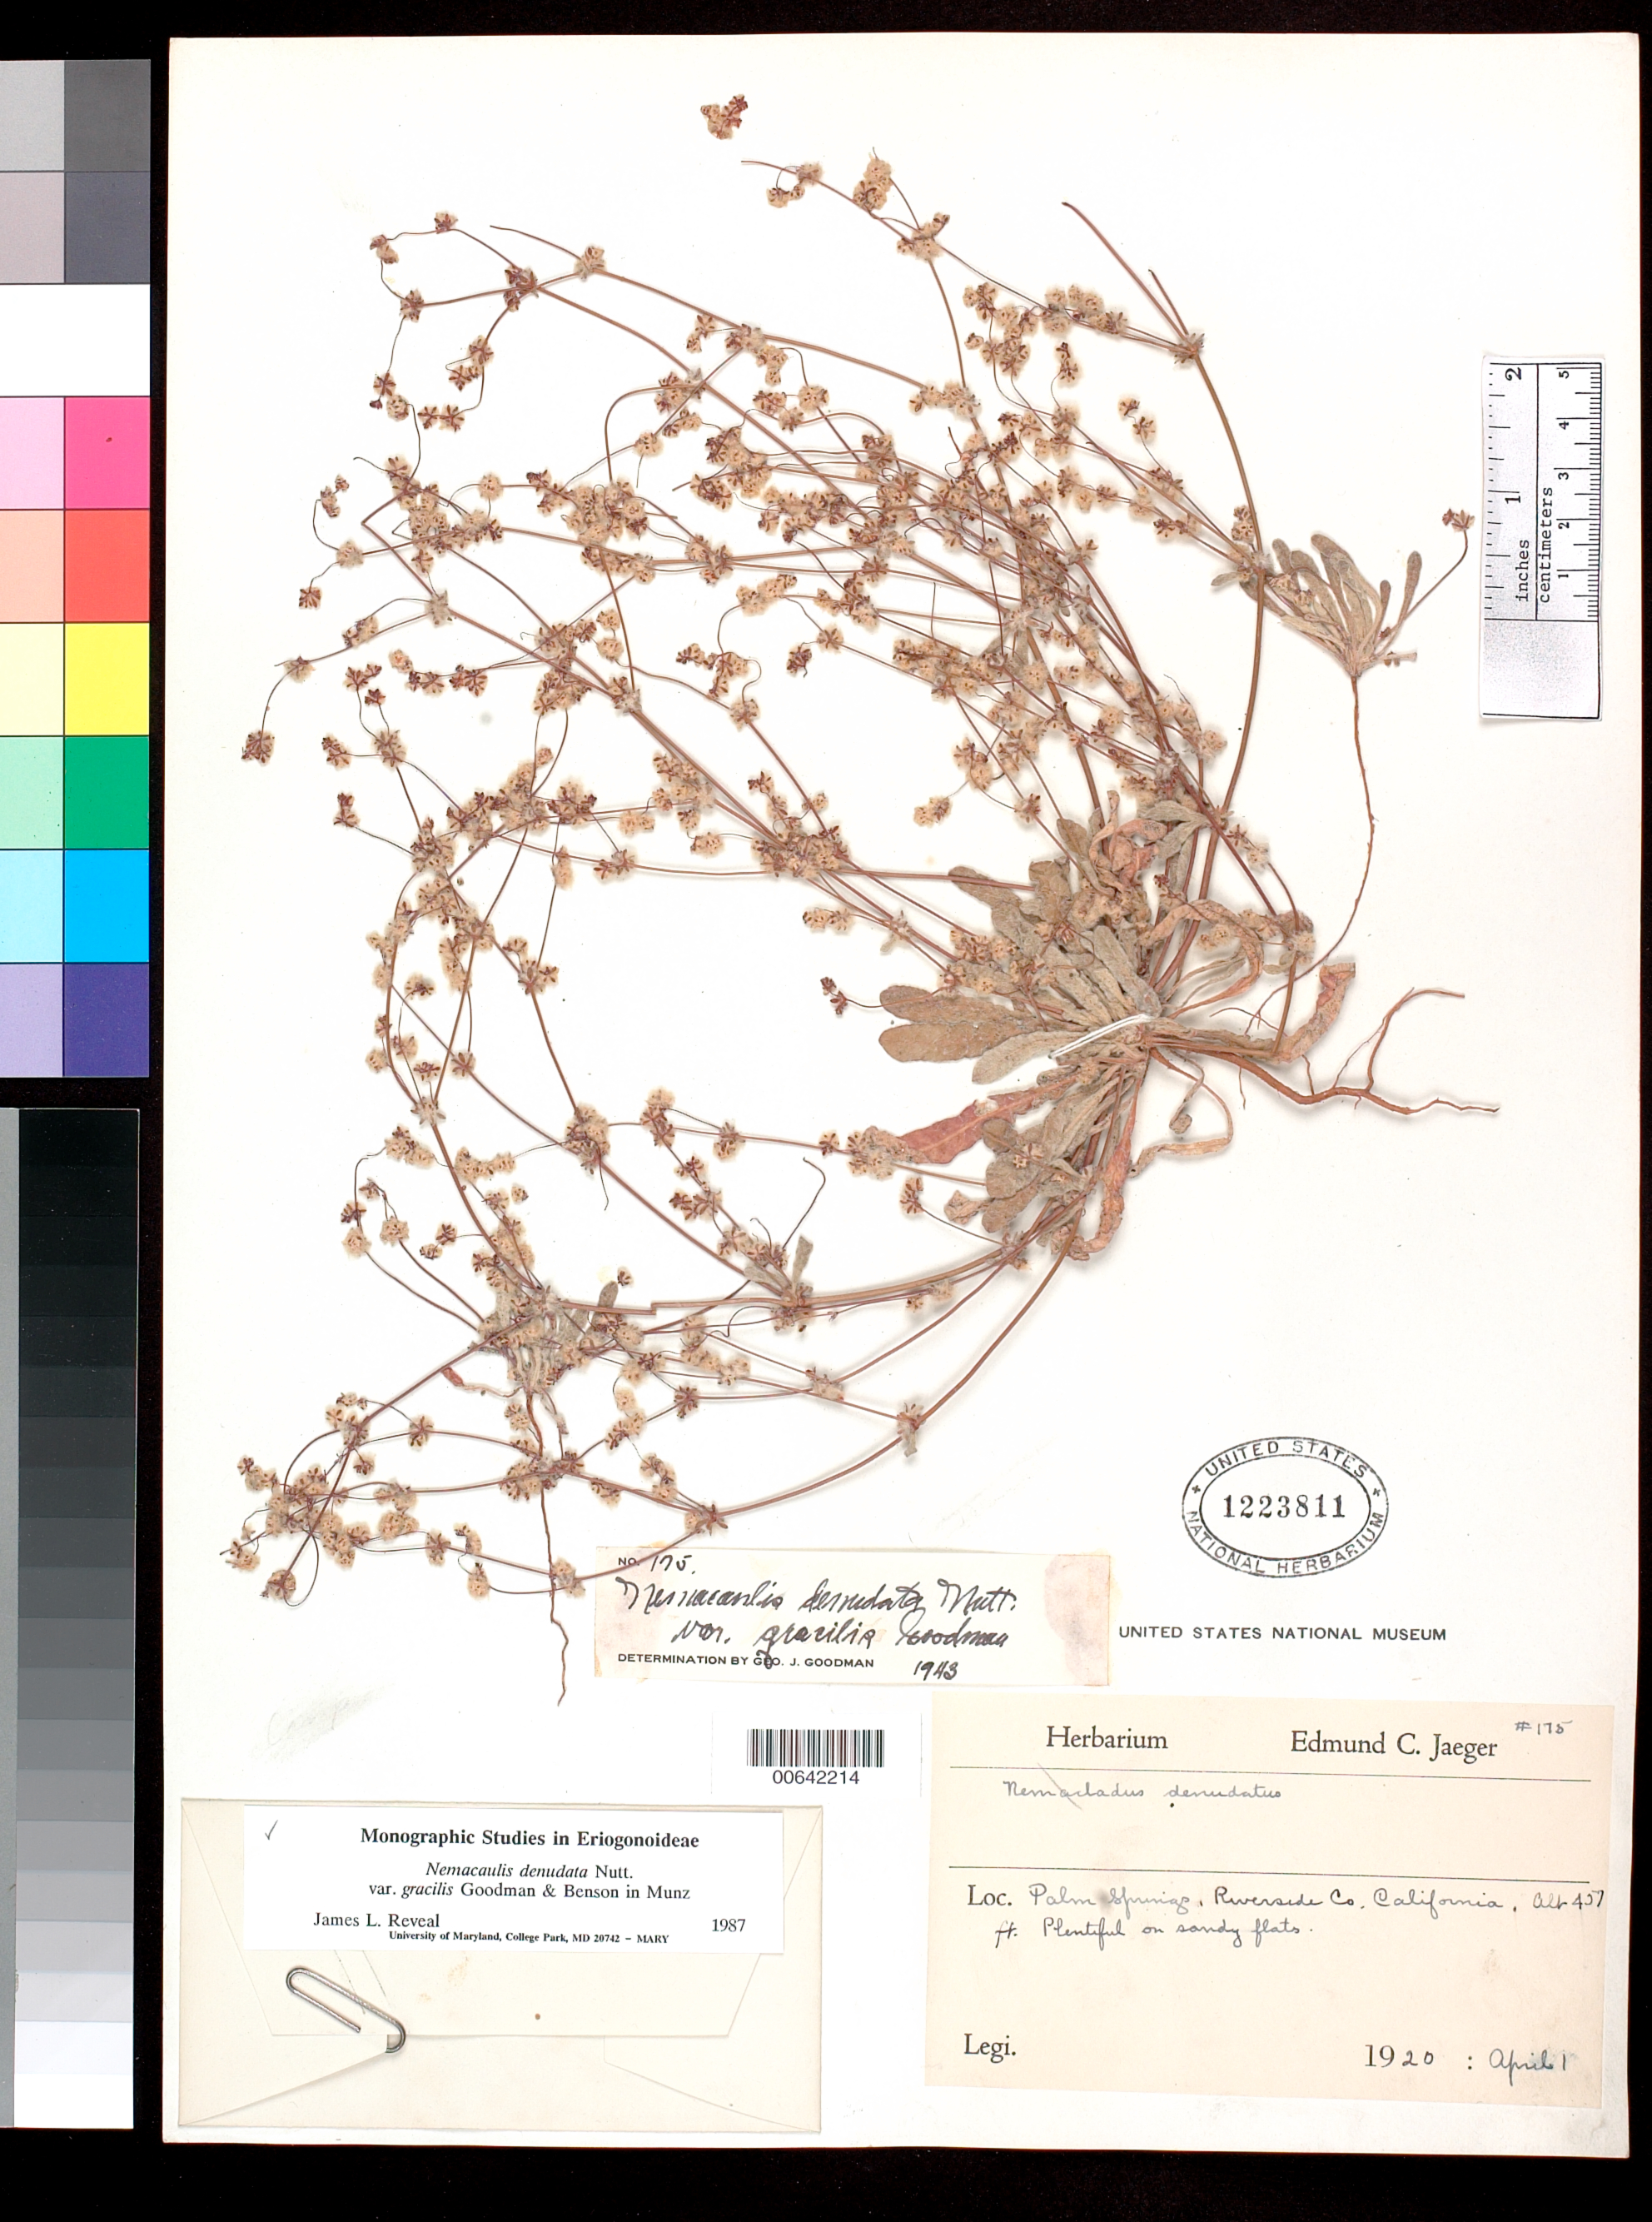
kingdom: Plantae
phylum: Tracheophyta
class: Magnoliopsida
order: Caryophyllales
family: Polygonaceae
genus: Nemacaulis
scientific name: Nemacaulis denudata var. gracilis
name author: Nutt.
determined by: Reveal, J. L.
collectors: E. Jaeger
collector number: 175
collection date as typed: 01 Apr 1920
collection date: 1920-04-01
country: United States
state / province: California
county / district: Riverside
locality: Palm Springs.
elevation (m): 139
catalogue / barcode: US 1223811